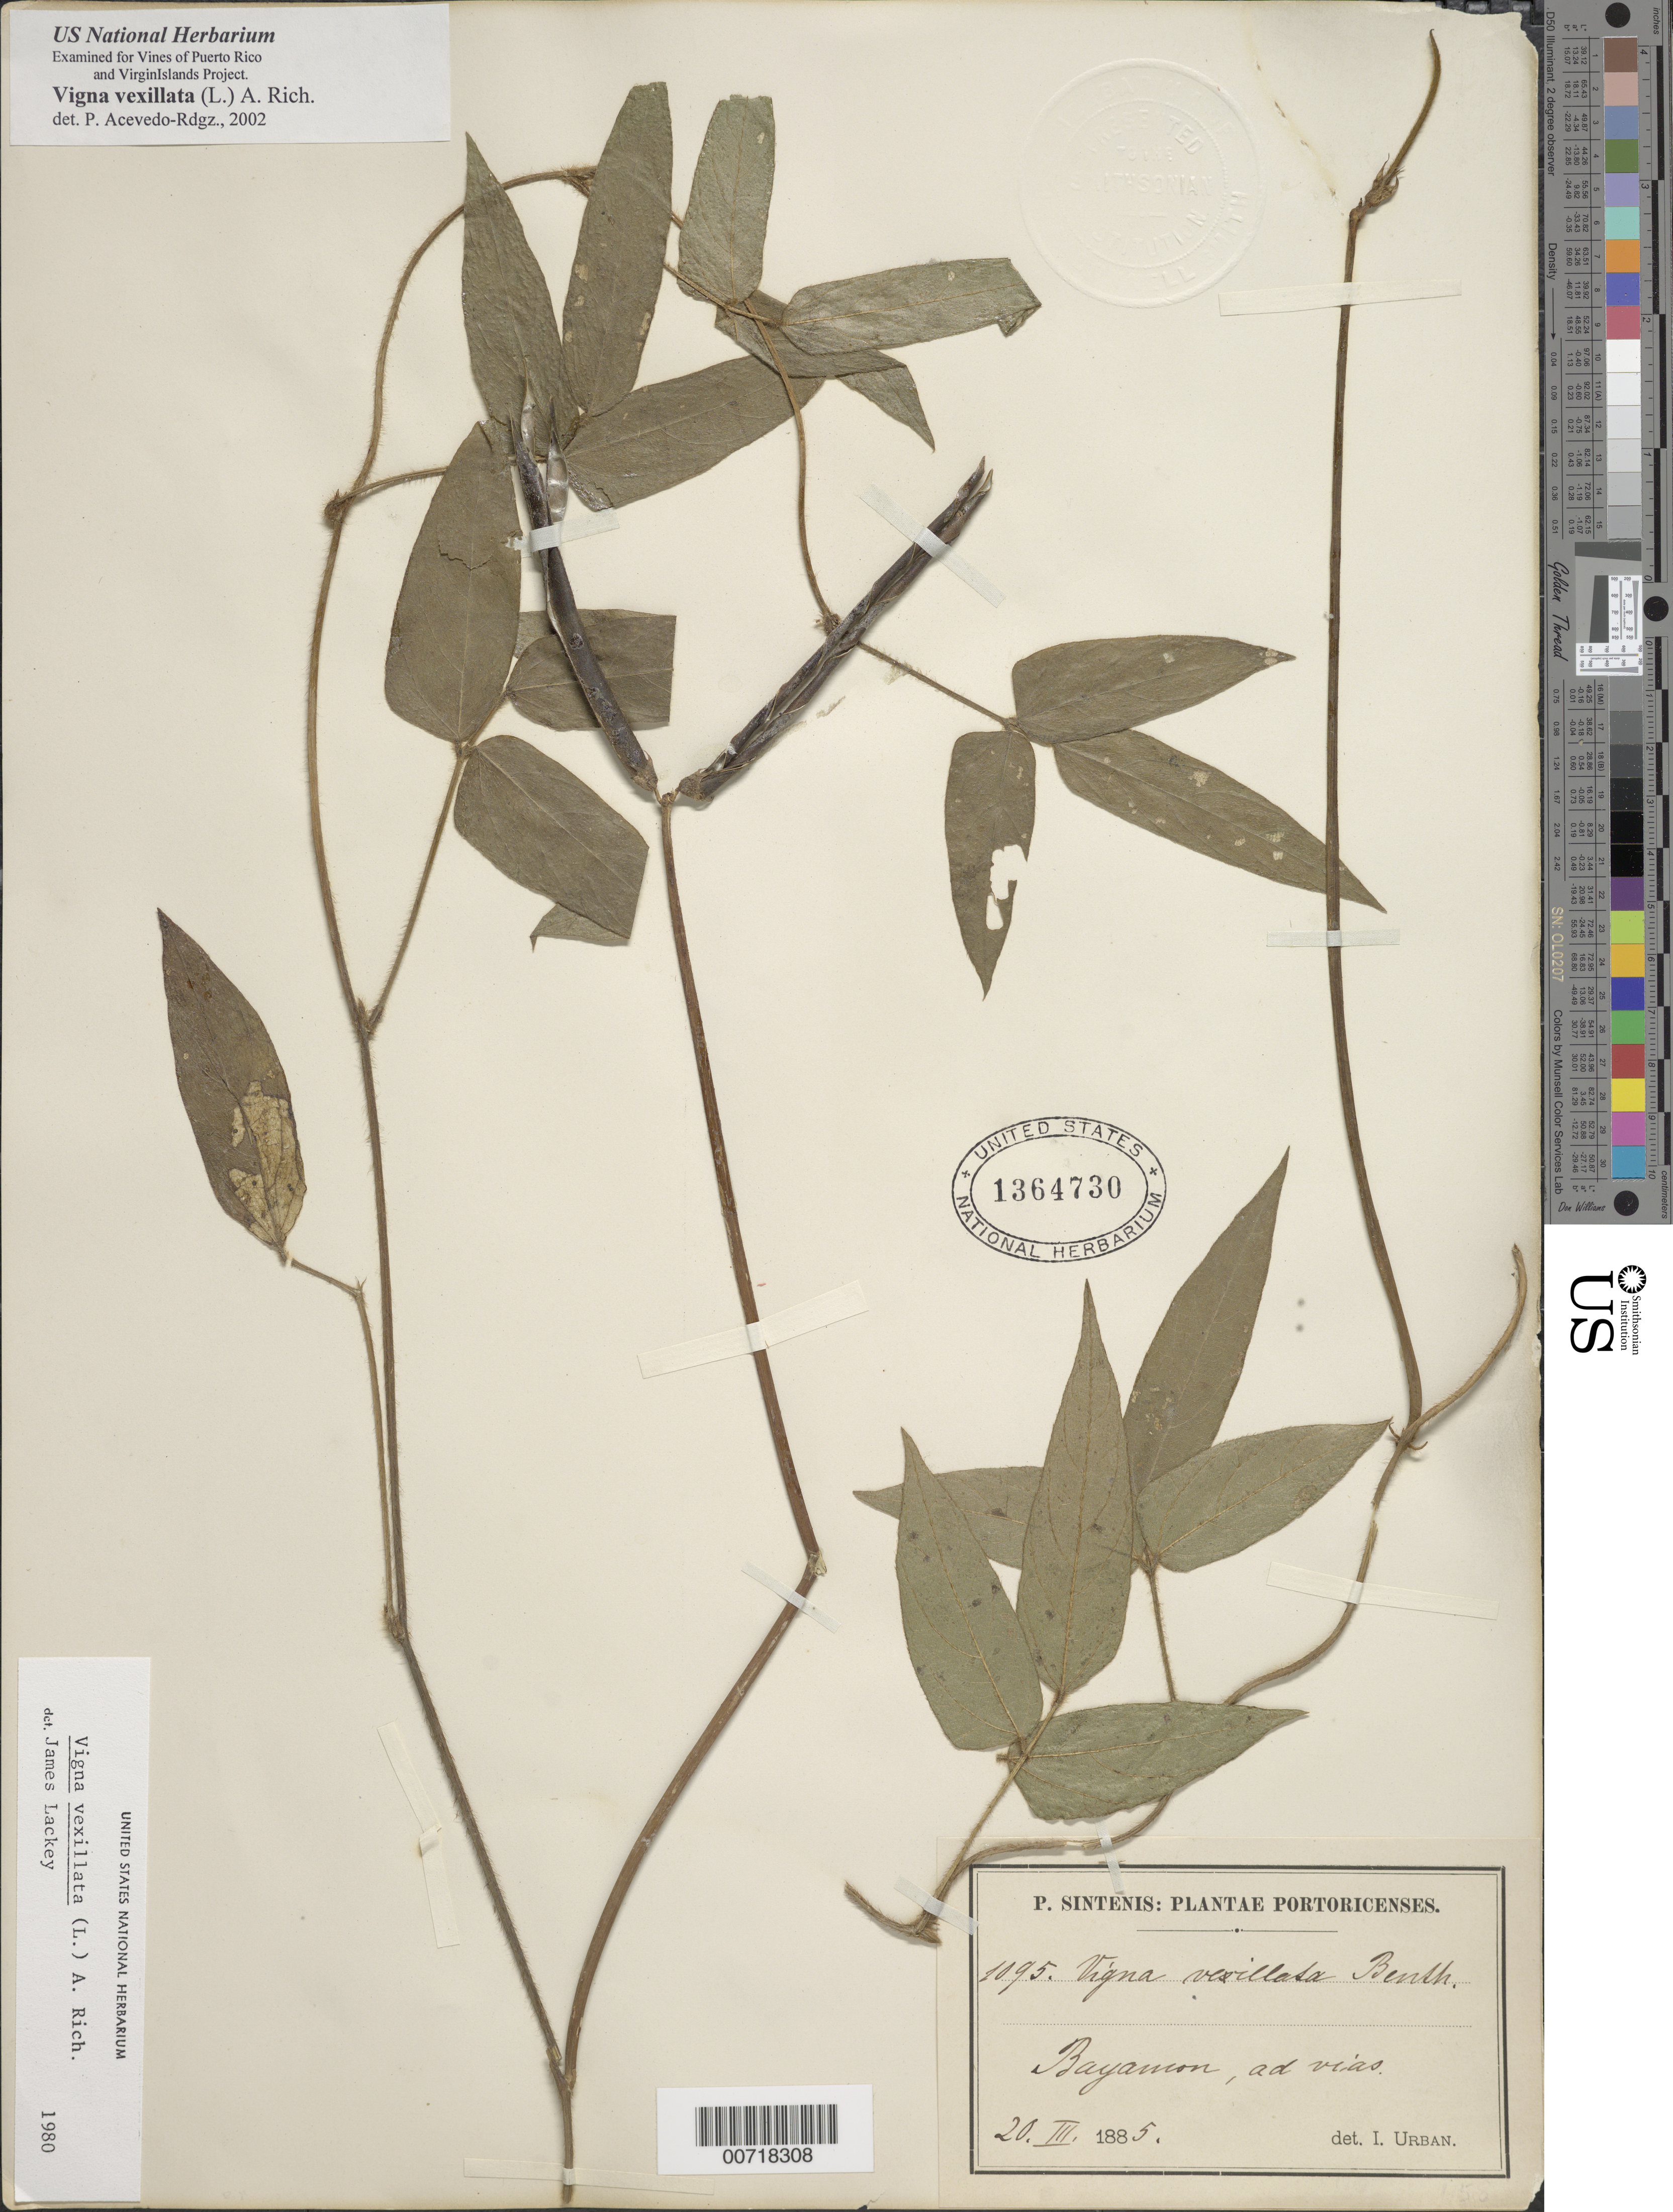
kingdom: Plantae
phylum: Tracheophyta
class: Magnoliopsida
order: Fabales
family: Fabaceae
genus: Vigna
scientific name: Vigna vexillata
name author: (L.) A. Rich.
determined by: Acevedo-Rodríguez, P., (BOT), Smithsonian Institution - National Museum of Natural History (UNITED STATES)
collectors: P. Sintenis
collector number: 1095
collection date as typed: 20 Mar 1885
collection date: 1885-03-20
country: Puerto Rico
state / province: Bayamón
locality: Bayamón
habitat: ad vias.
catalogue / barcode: US 1364730